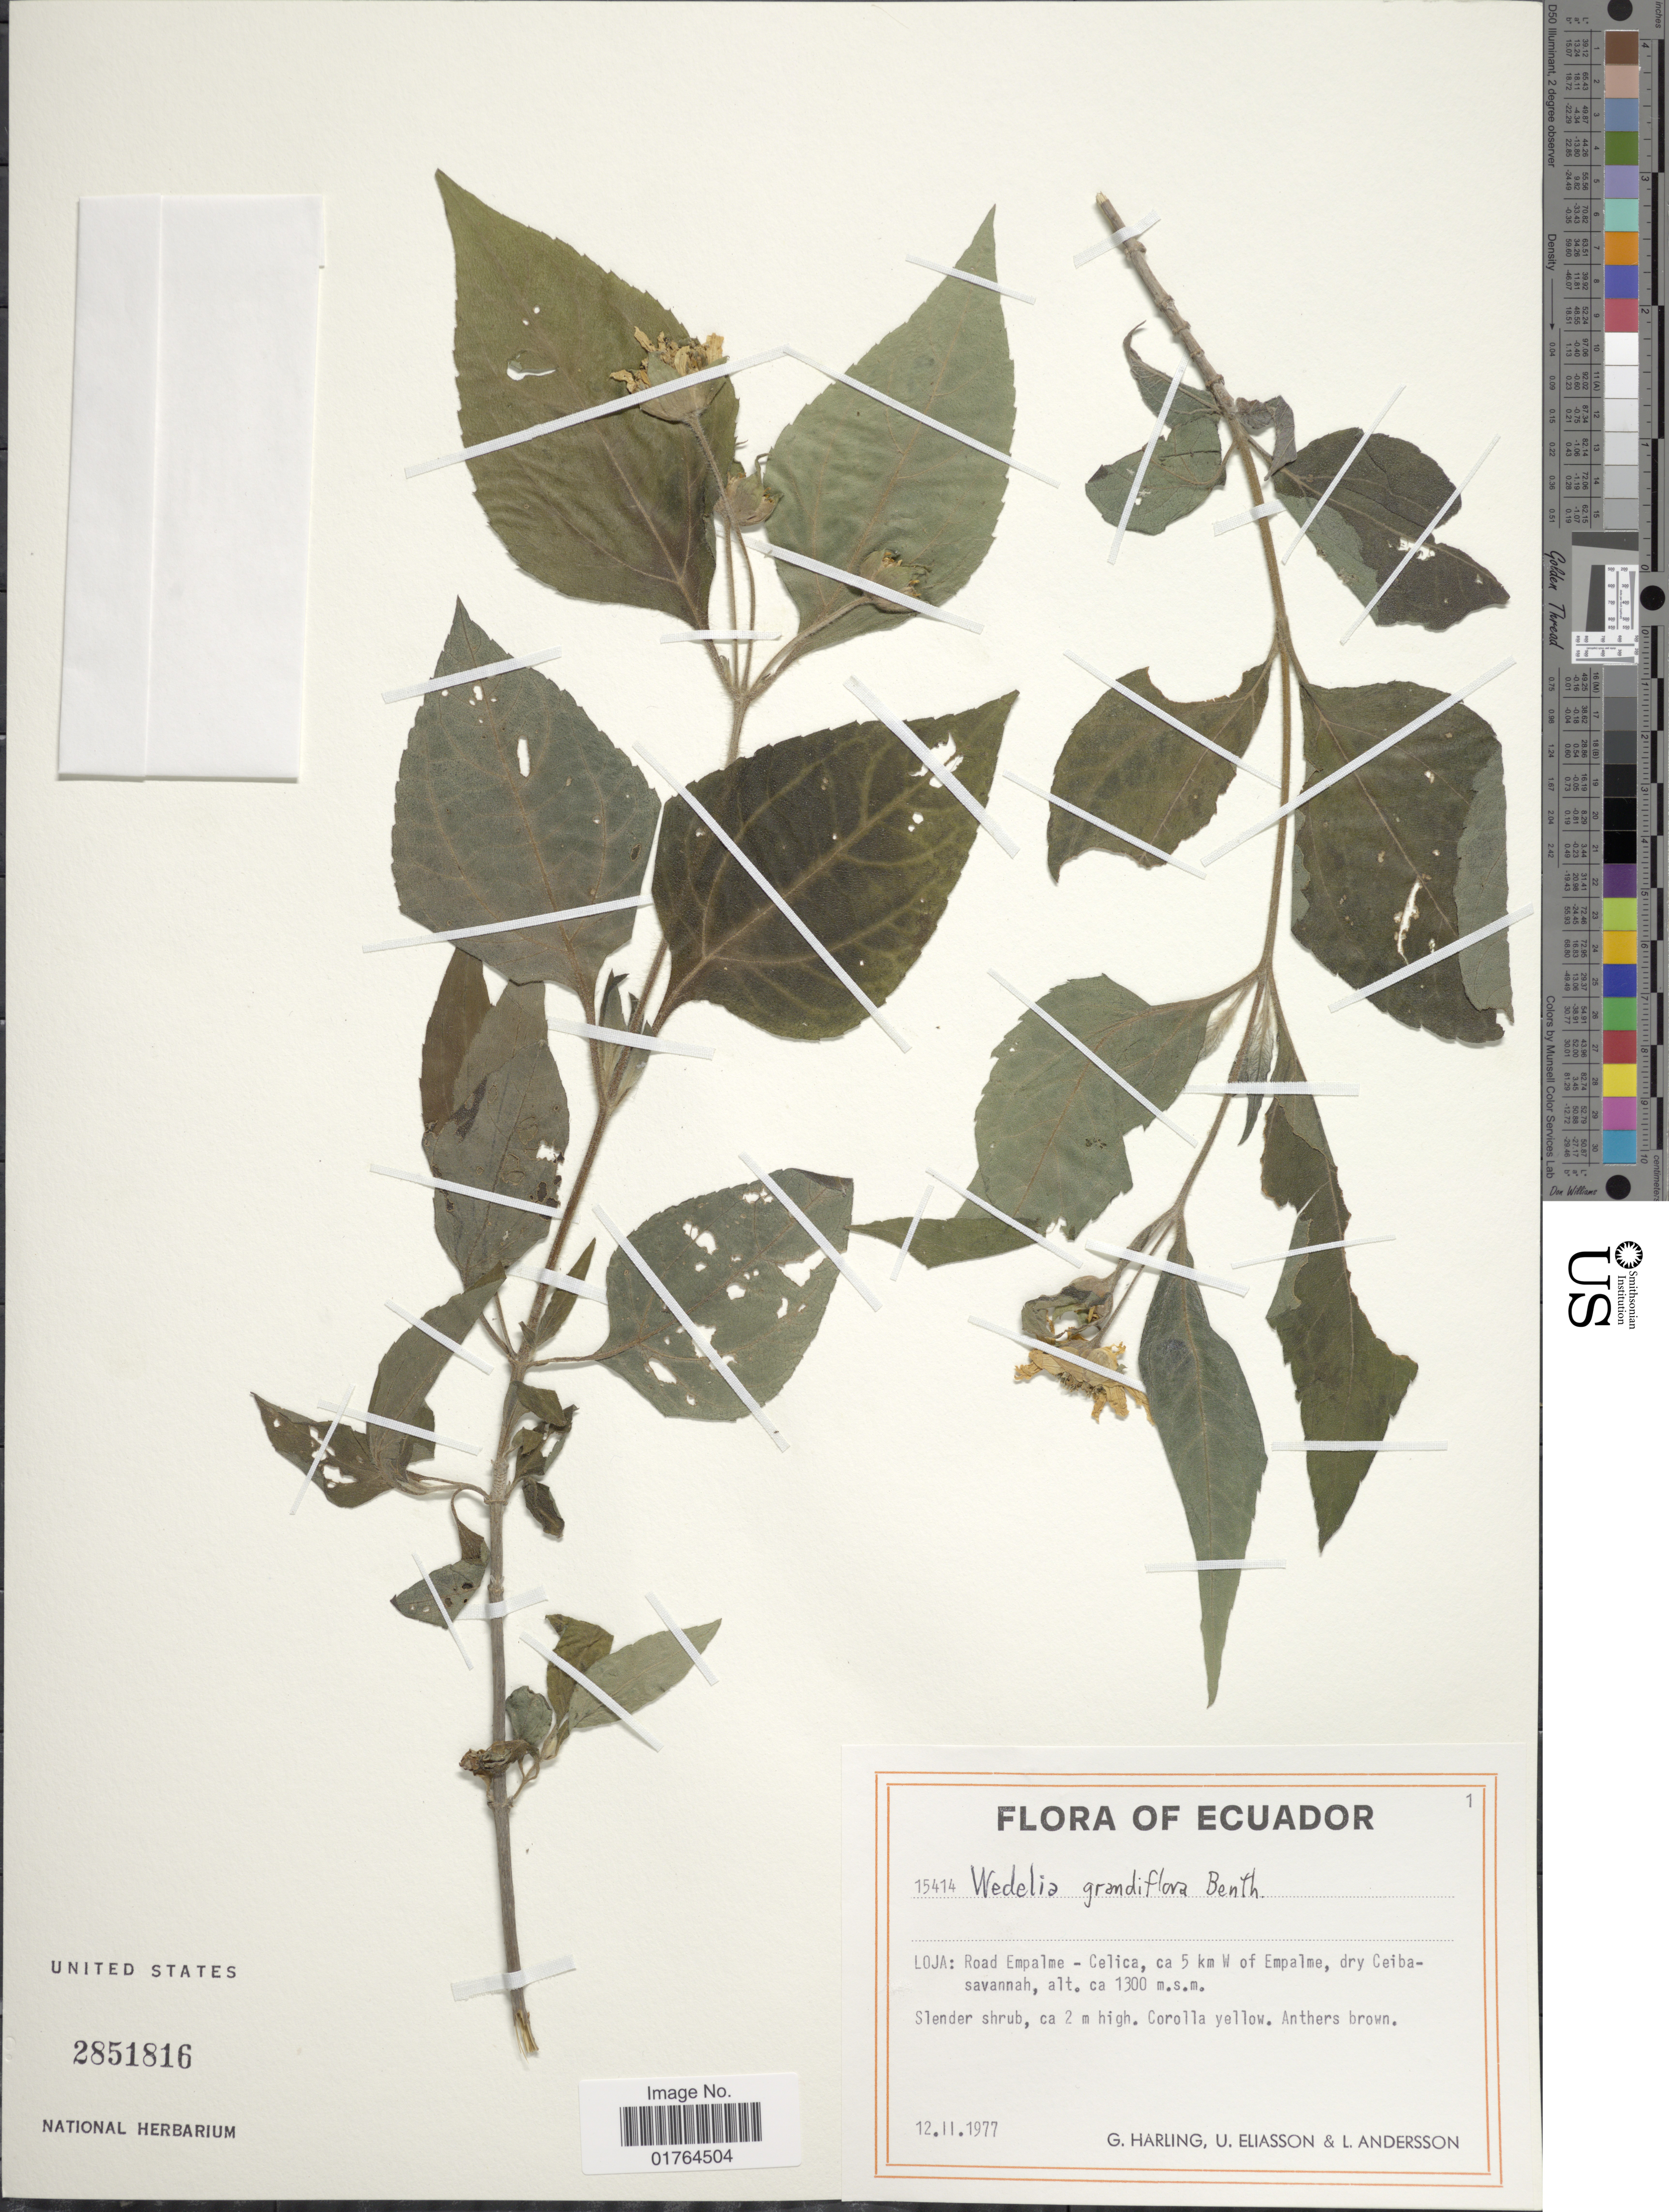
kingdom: Plantae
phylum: Tracheophyta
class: Magnoliopsida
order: Asterales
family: Asteraceae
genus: Wedelia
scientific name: Wedelia grandiflora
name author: Benth.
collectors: G. Harling, U. Eliasson & L. Andersson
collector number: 15414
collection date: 1977-02-12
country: Ecuador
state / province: Loja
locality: Road Empalme-Celica, ca 5 km W of Empalme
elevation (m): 1300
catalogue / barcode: US 2851816